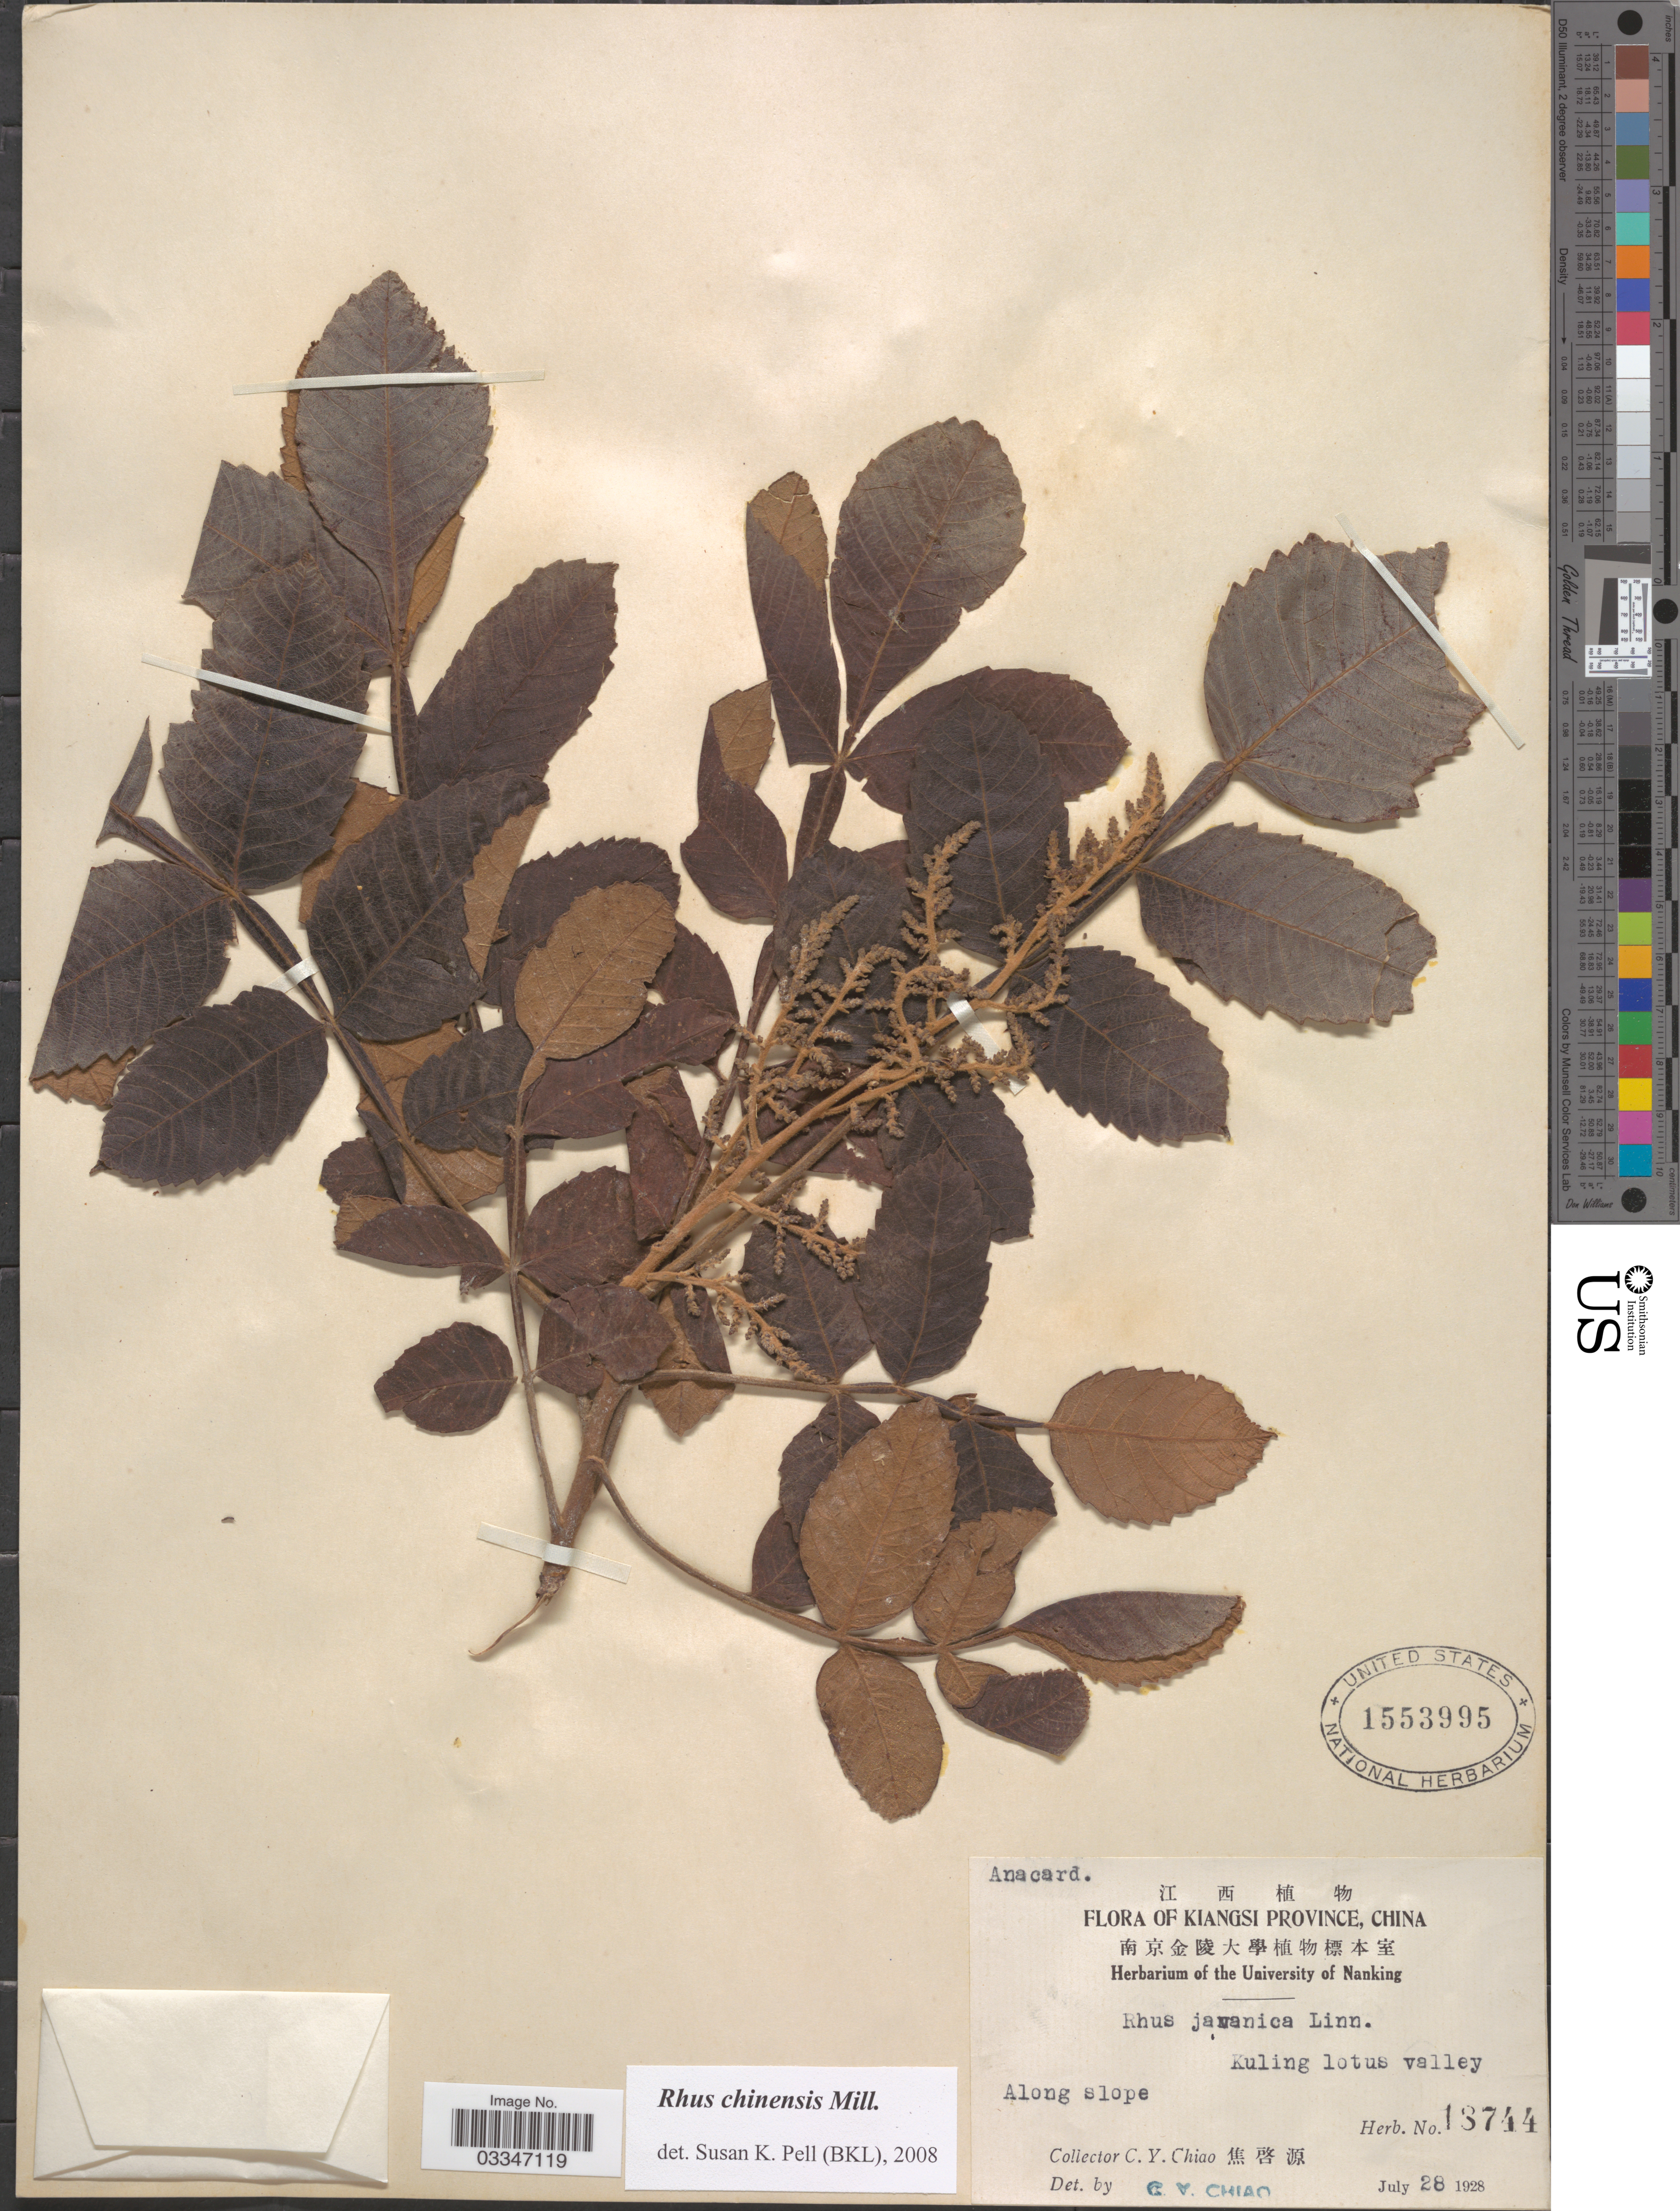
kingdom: Plantae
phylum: Tracheophyta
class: Magnoliopsida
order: Sapindales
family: Anacardiaceae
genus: Rhus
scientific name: Rhus chinensis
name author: Mill.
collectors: C. Y. Chiao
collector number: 18744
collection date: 1928-07-28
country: China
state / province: Jiangxi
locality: Kiangsi Province. Kuling lotus valley. Along slope.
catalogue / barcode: US 1553995